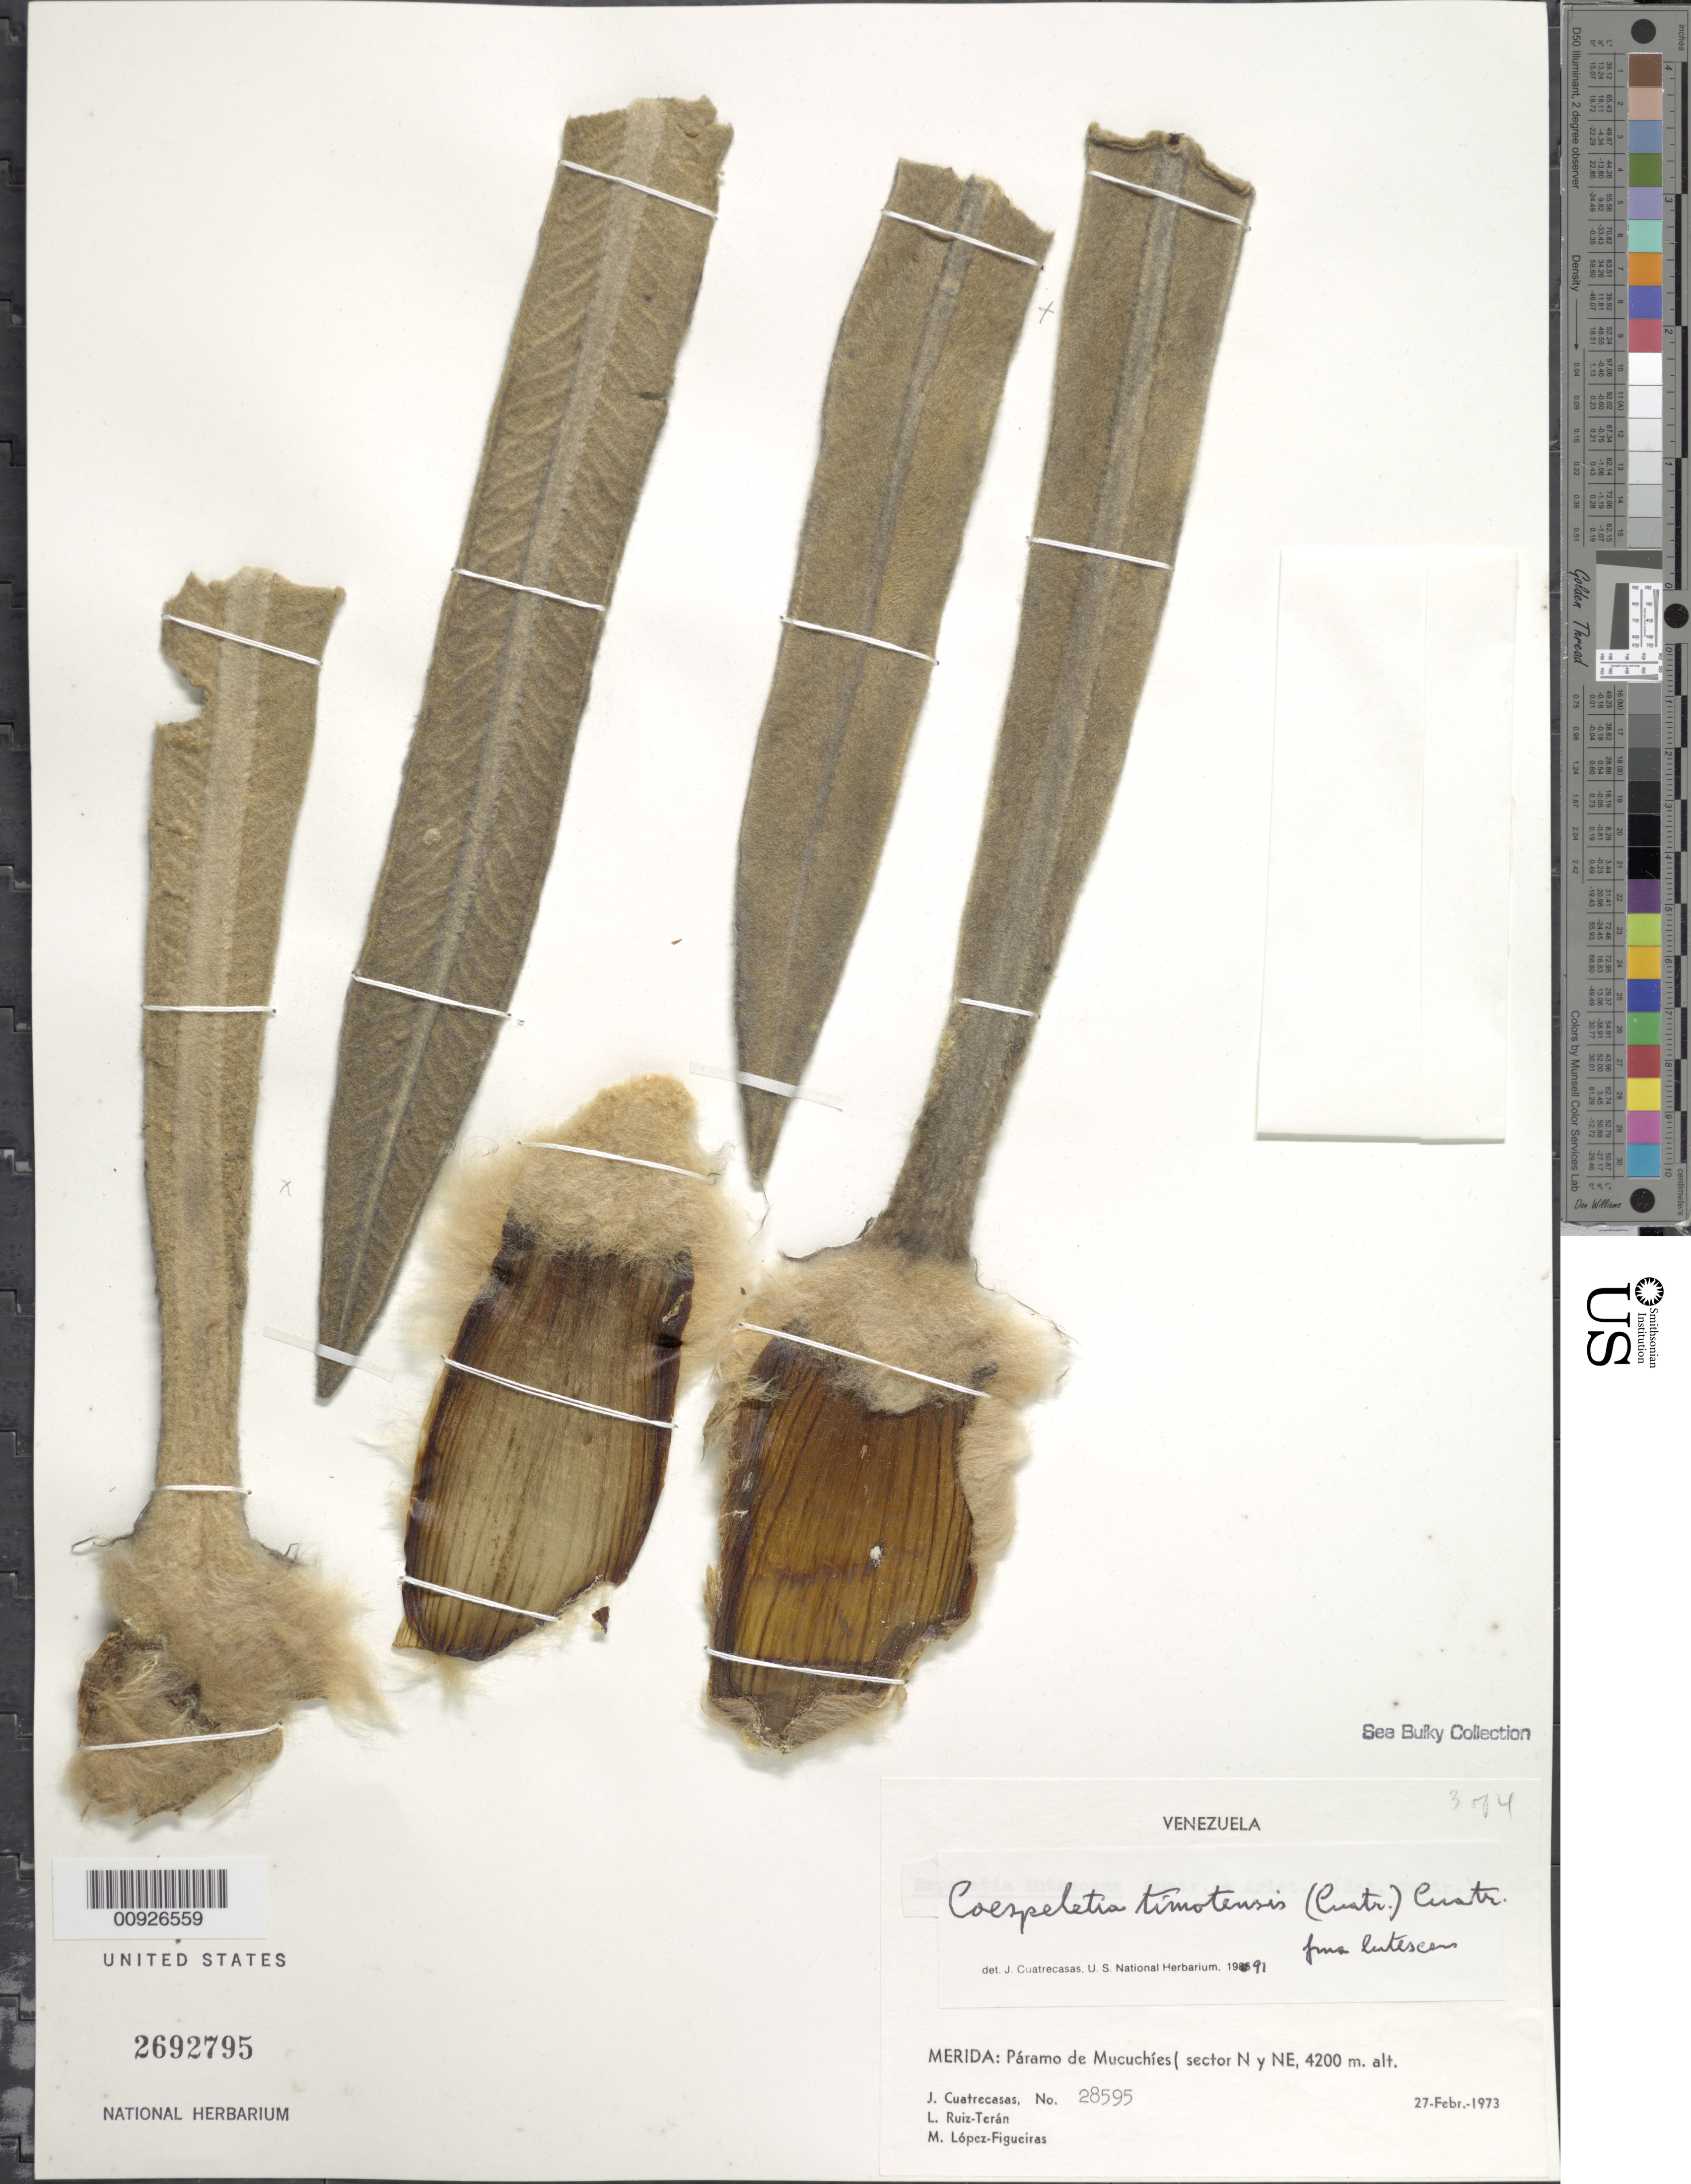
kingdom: Plantae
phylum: Tracheophyta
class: Magnoliopsida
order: Asterales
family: Asteraceae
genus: Coespeletia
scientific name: Coespeletia timotensis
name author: (Cuatrec.) Cuatrec.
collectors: J. Cuatrecasas, L. E. Ruíz-Terán & M. López Figueiras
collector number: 28595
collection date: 1973-02-27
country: Venezuela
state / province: Mérida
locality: P. de Mucuchíes. Sector N y NE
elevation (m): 4200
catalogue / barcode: US 2692795